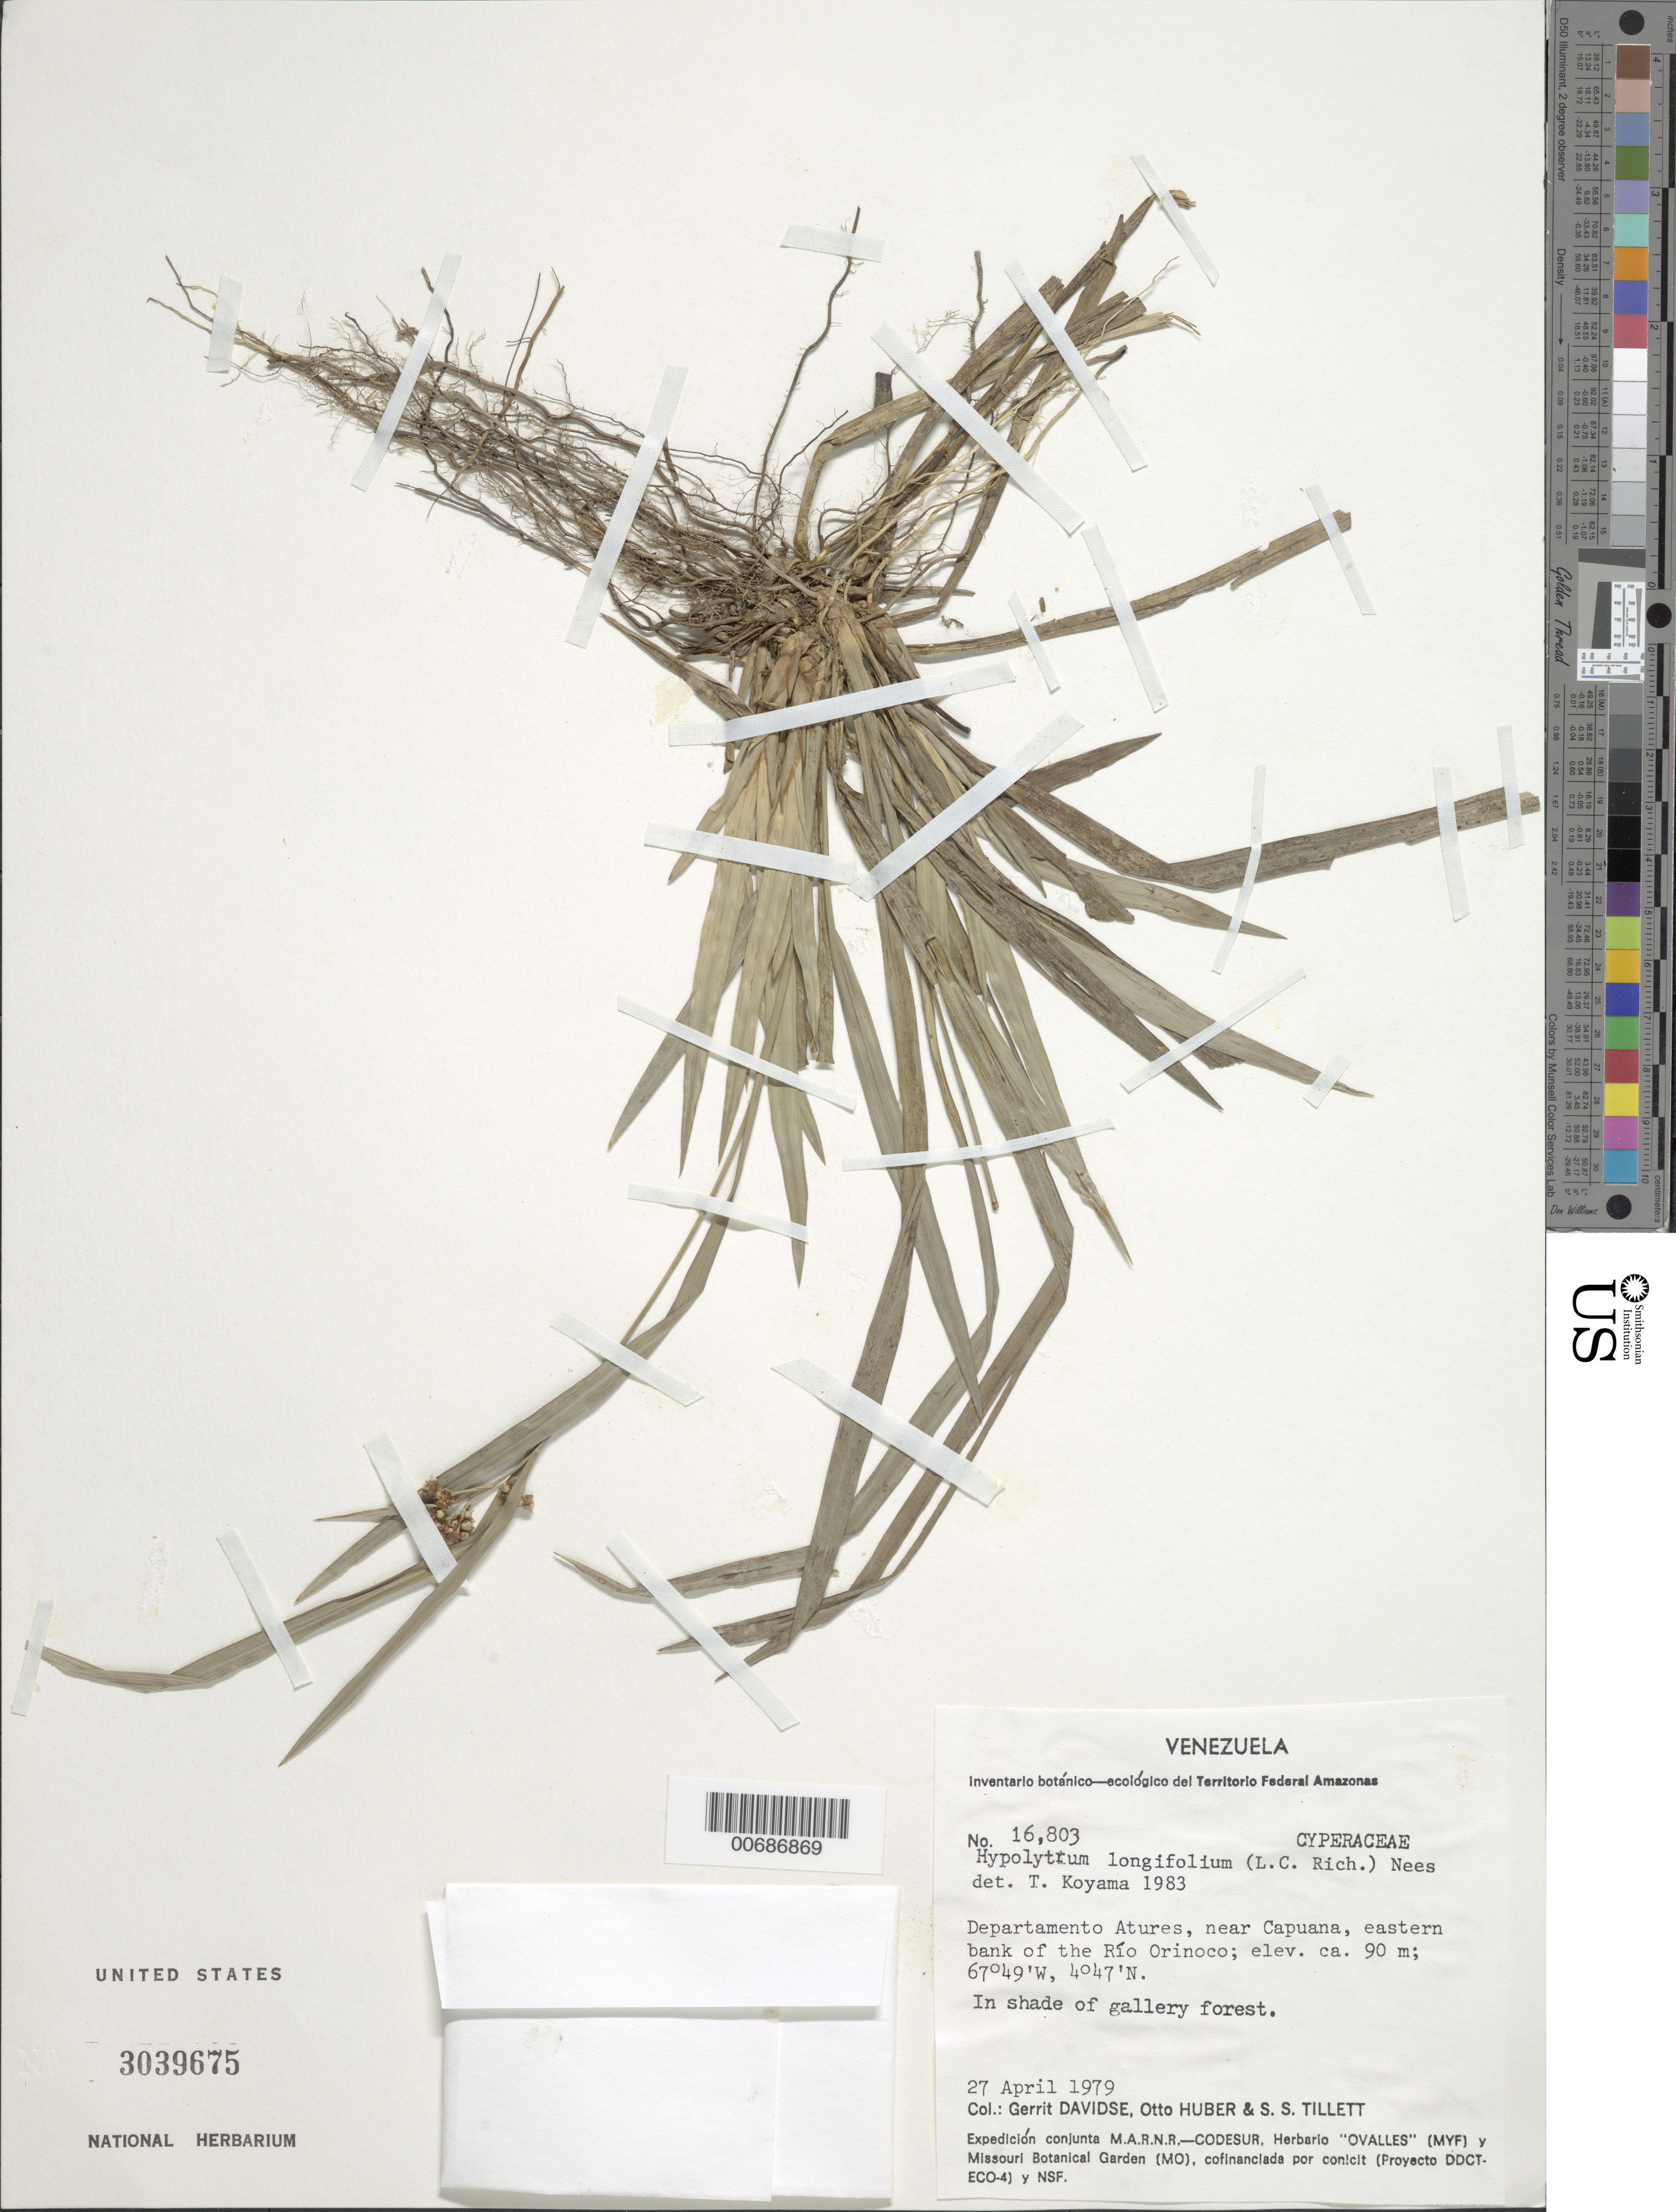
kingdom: Plantae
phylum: Tracheophyta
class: Liliopsida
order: Poales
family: Cyperaceae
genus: Hypolytrum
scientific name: Hypolytrum longifolium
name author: (Rich.) Nees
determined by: Koyama, Tetsuo M.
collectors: G. Davidse, O. Huber & S. S. Tillett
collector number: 16803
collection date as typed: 27-Apr-79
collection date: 1979-04-27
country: Venezuela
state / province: Amazonas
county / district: Atures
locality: San Vincente, E bank of Río Orinoco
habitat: In shade of gallery forest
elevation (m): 90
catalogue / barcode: US 3039675